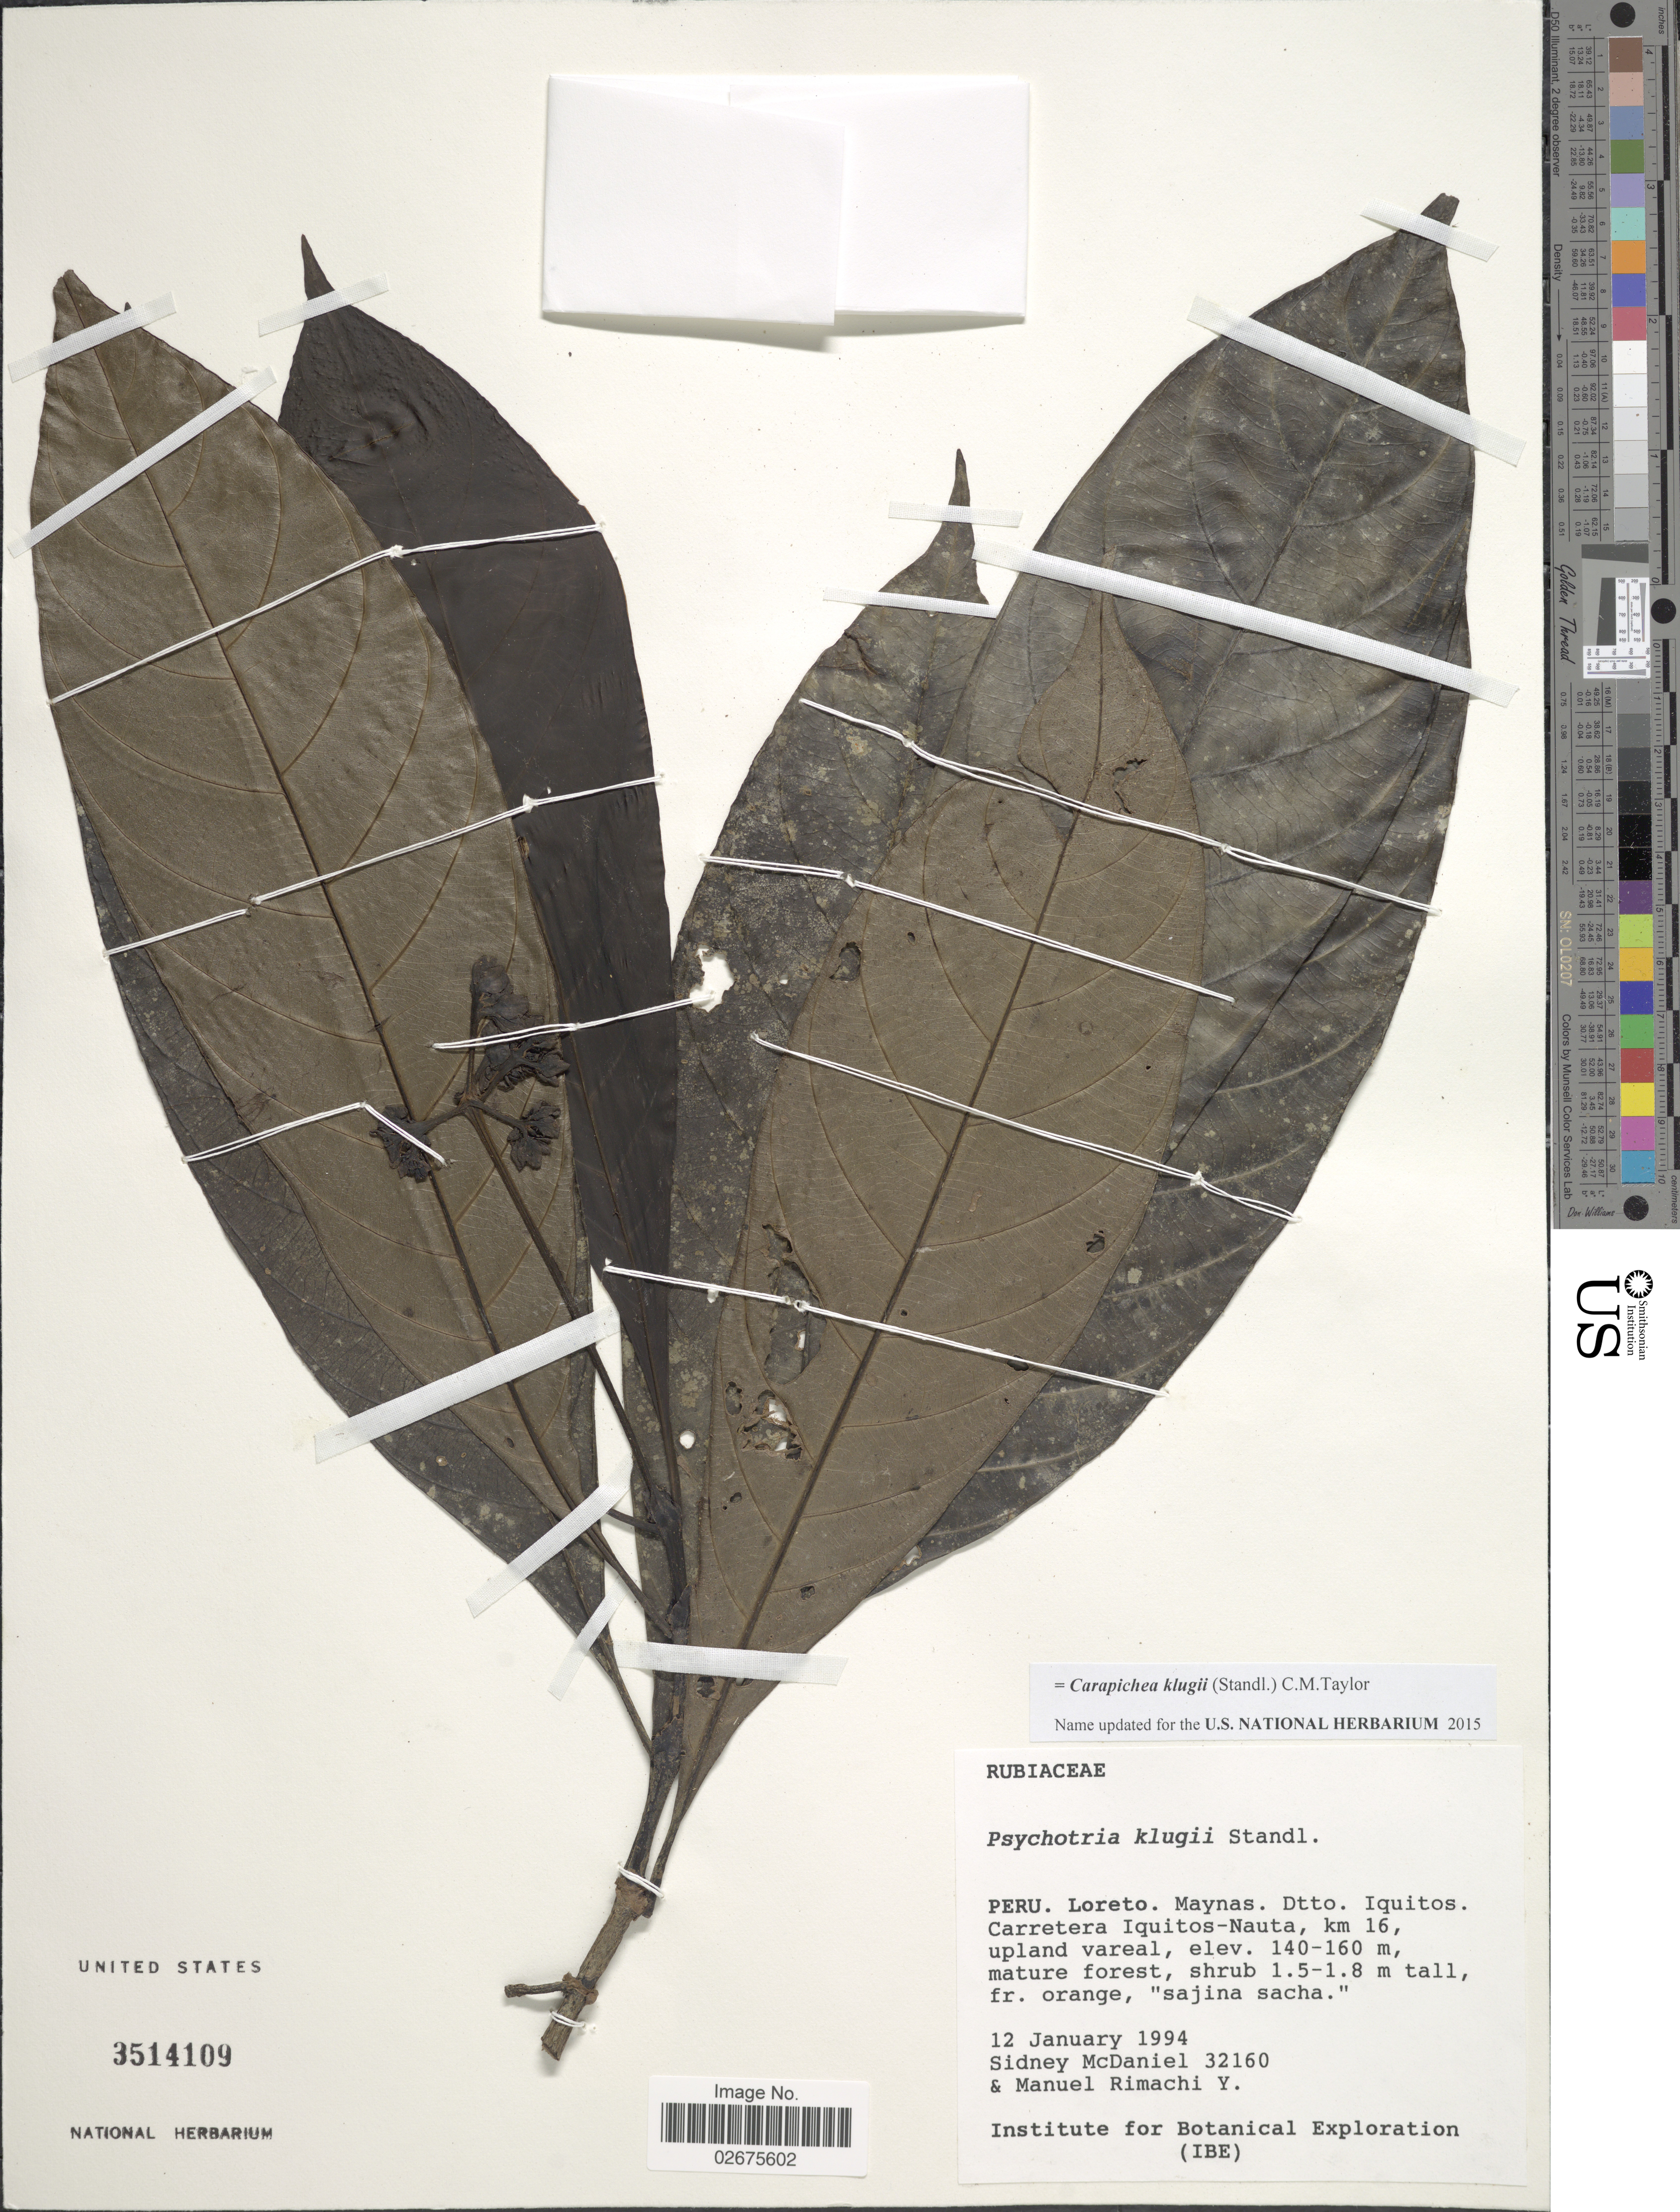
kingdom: Plantae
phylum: Tracheophyta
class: Magnoliopsida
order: Gentianales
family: Rubiaceae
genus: Carapichea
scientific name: Carapichea klugii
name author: (Standl.) C.M. Taylor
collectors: S. McDaniel & M. Rimachi Y.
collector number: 32160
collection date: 1994-01-12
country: Peru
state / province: Loreto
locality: Maynas. Dtto. Iquitos. Carretera Iquitos-Nauta, km 16, upland vareal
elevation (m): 140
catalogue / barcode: US 3514109